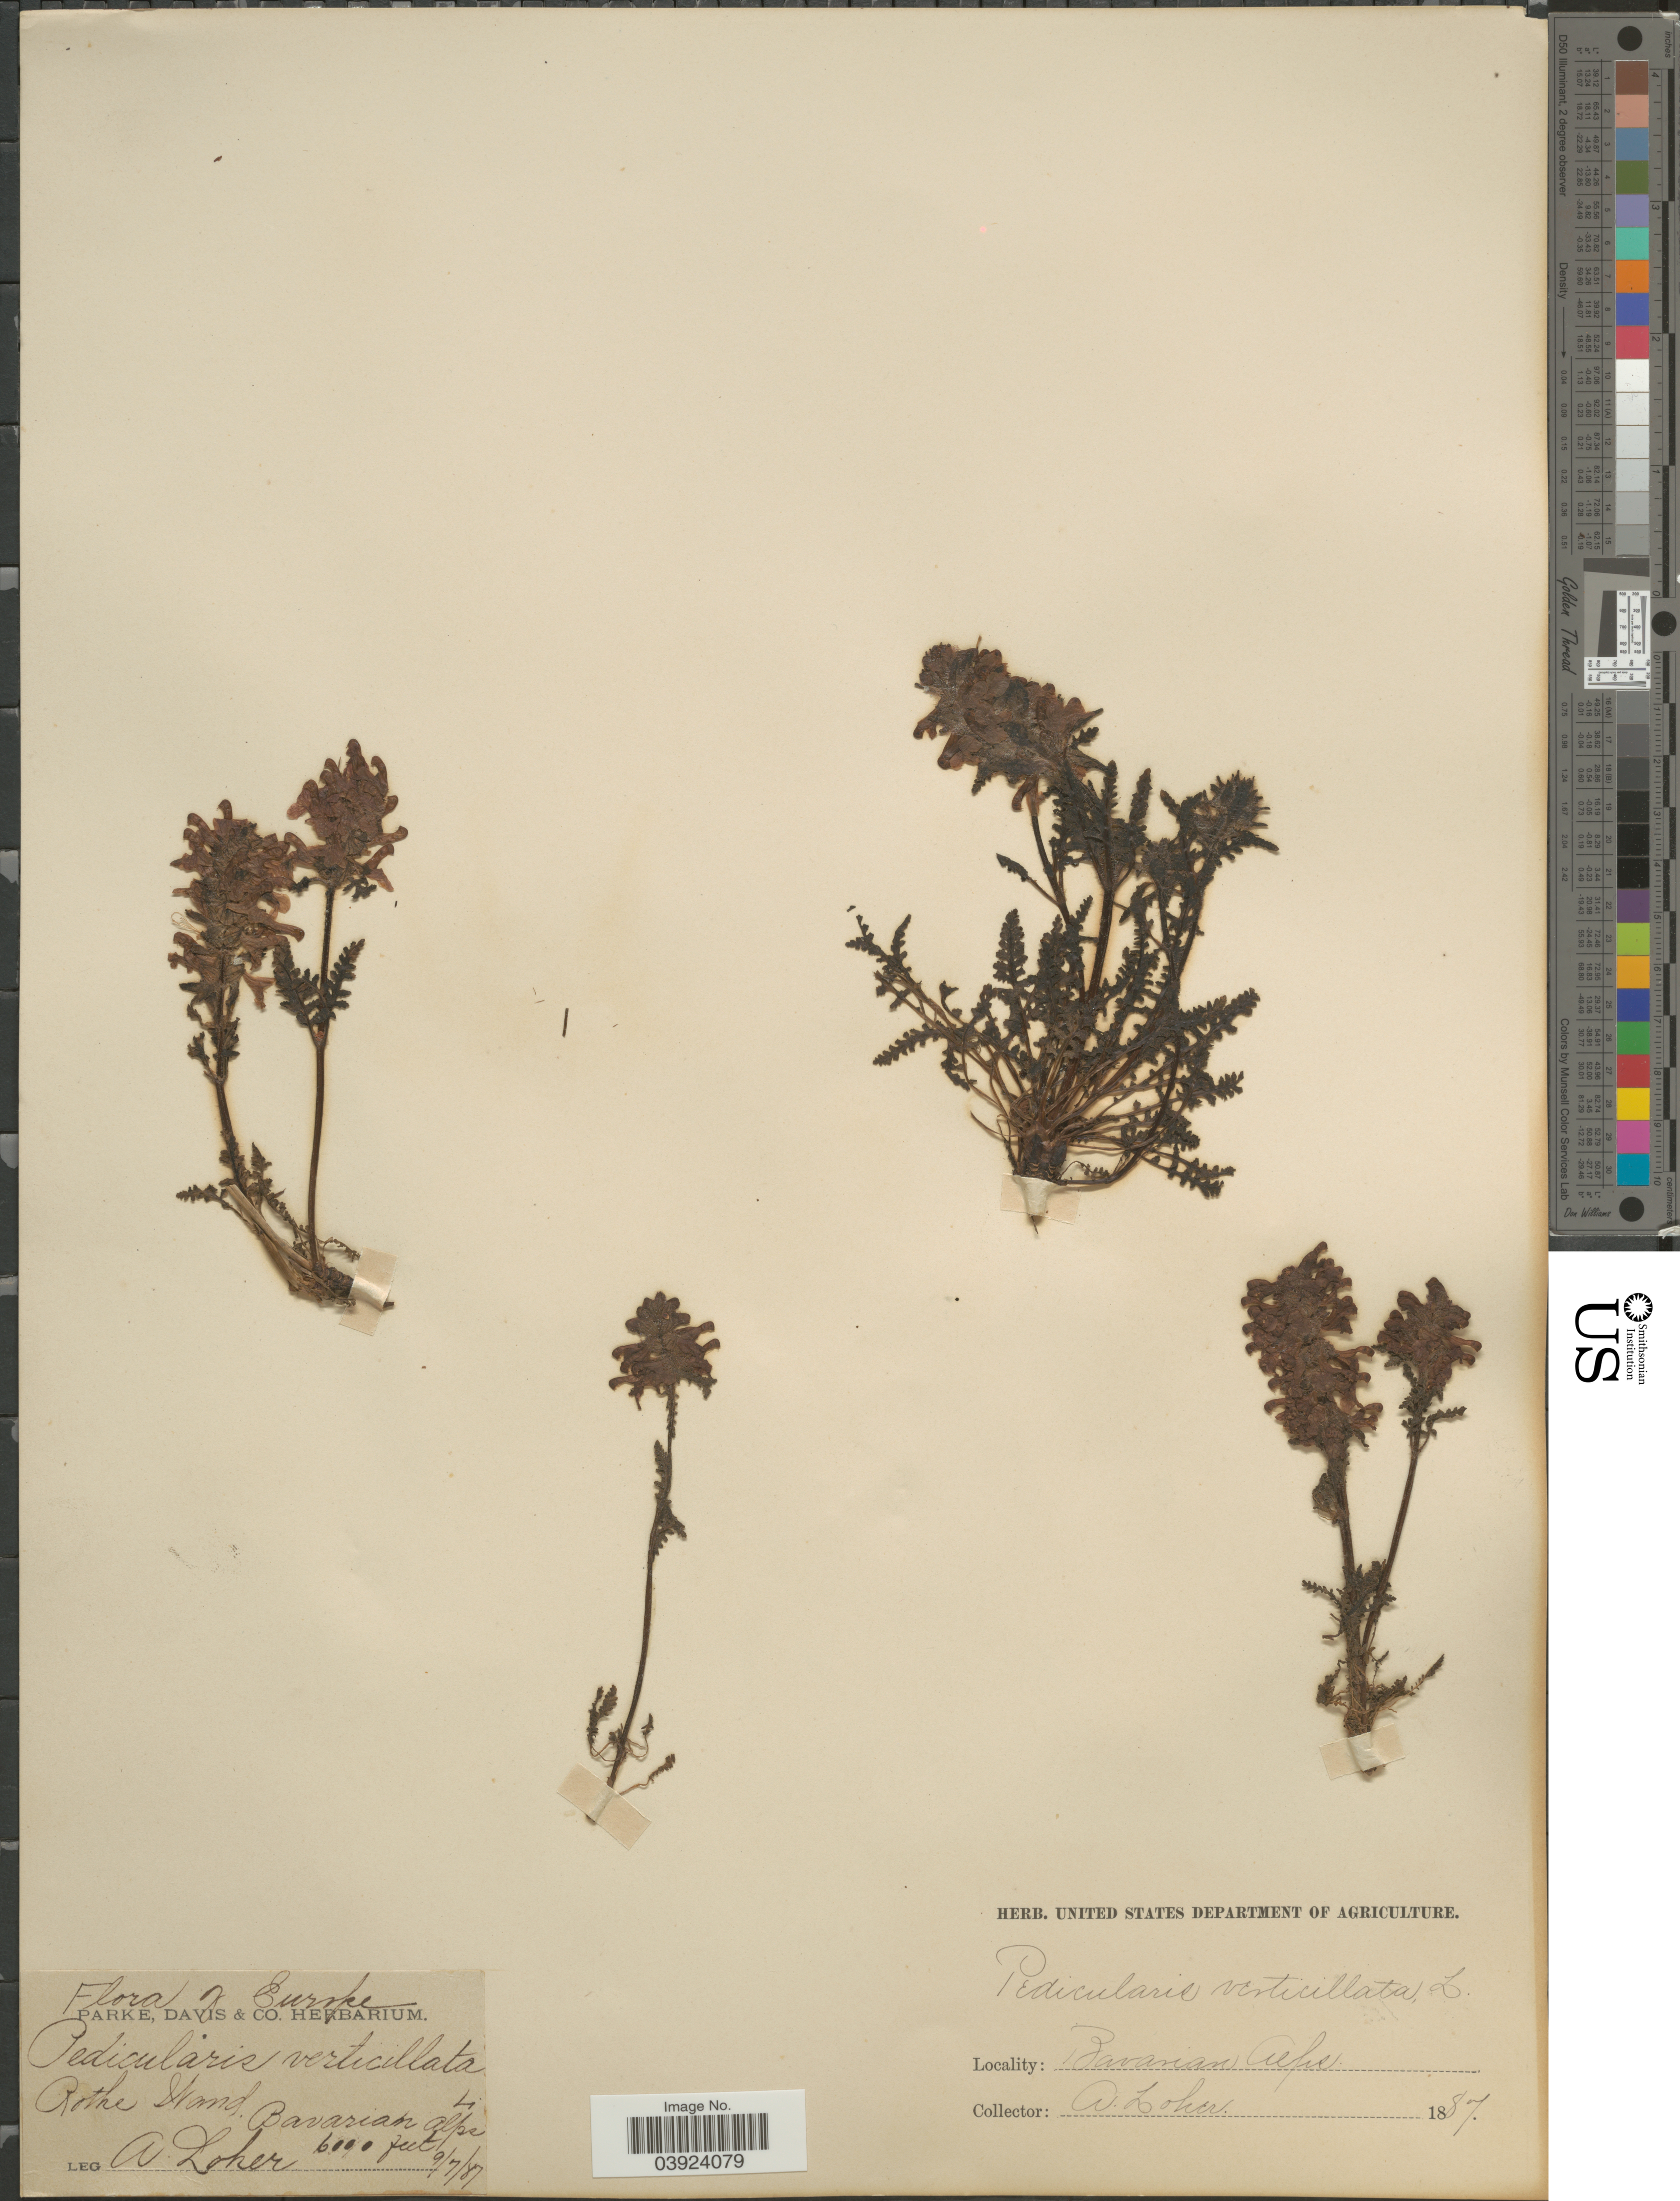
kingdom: Plantae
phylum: Tracheophyta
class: Magnoliopsida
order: Lamiales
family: Orobanchaceae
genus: Pedicularis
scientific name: Pedicularis verticillata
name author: L.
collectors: A. Loher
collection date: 1887-07-09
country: Germany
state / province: Bayern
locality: Rothe Wand. Bavarian Alpes.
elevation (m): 1829